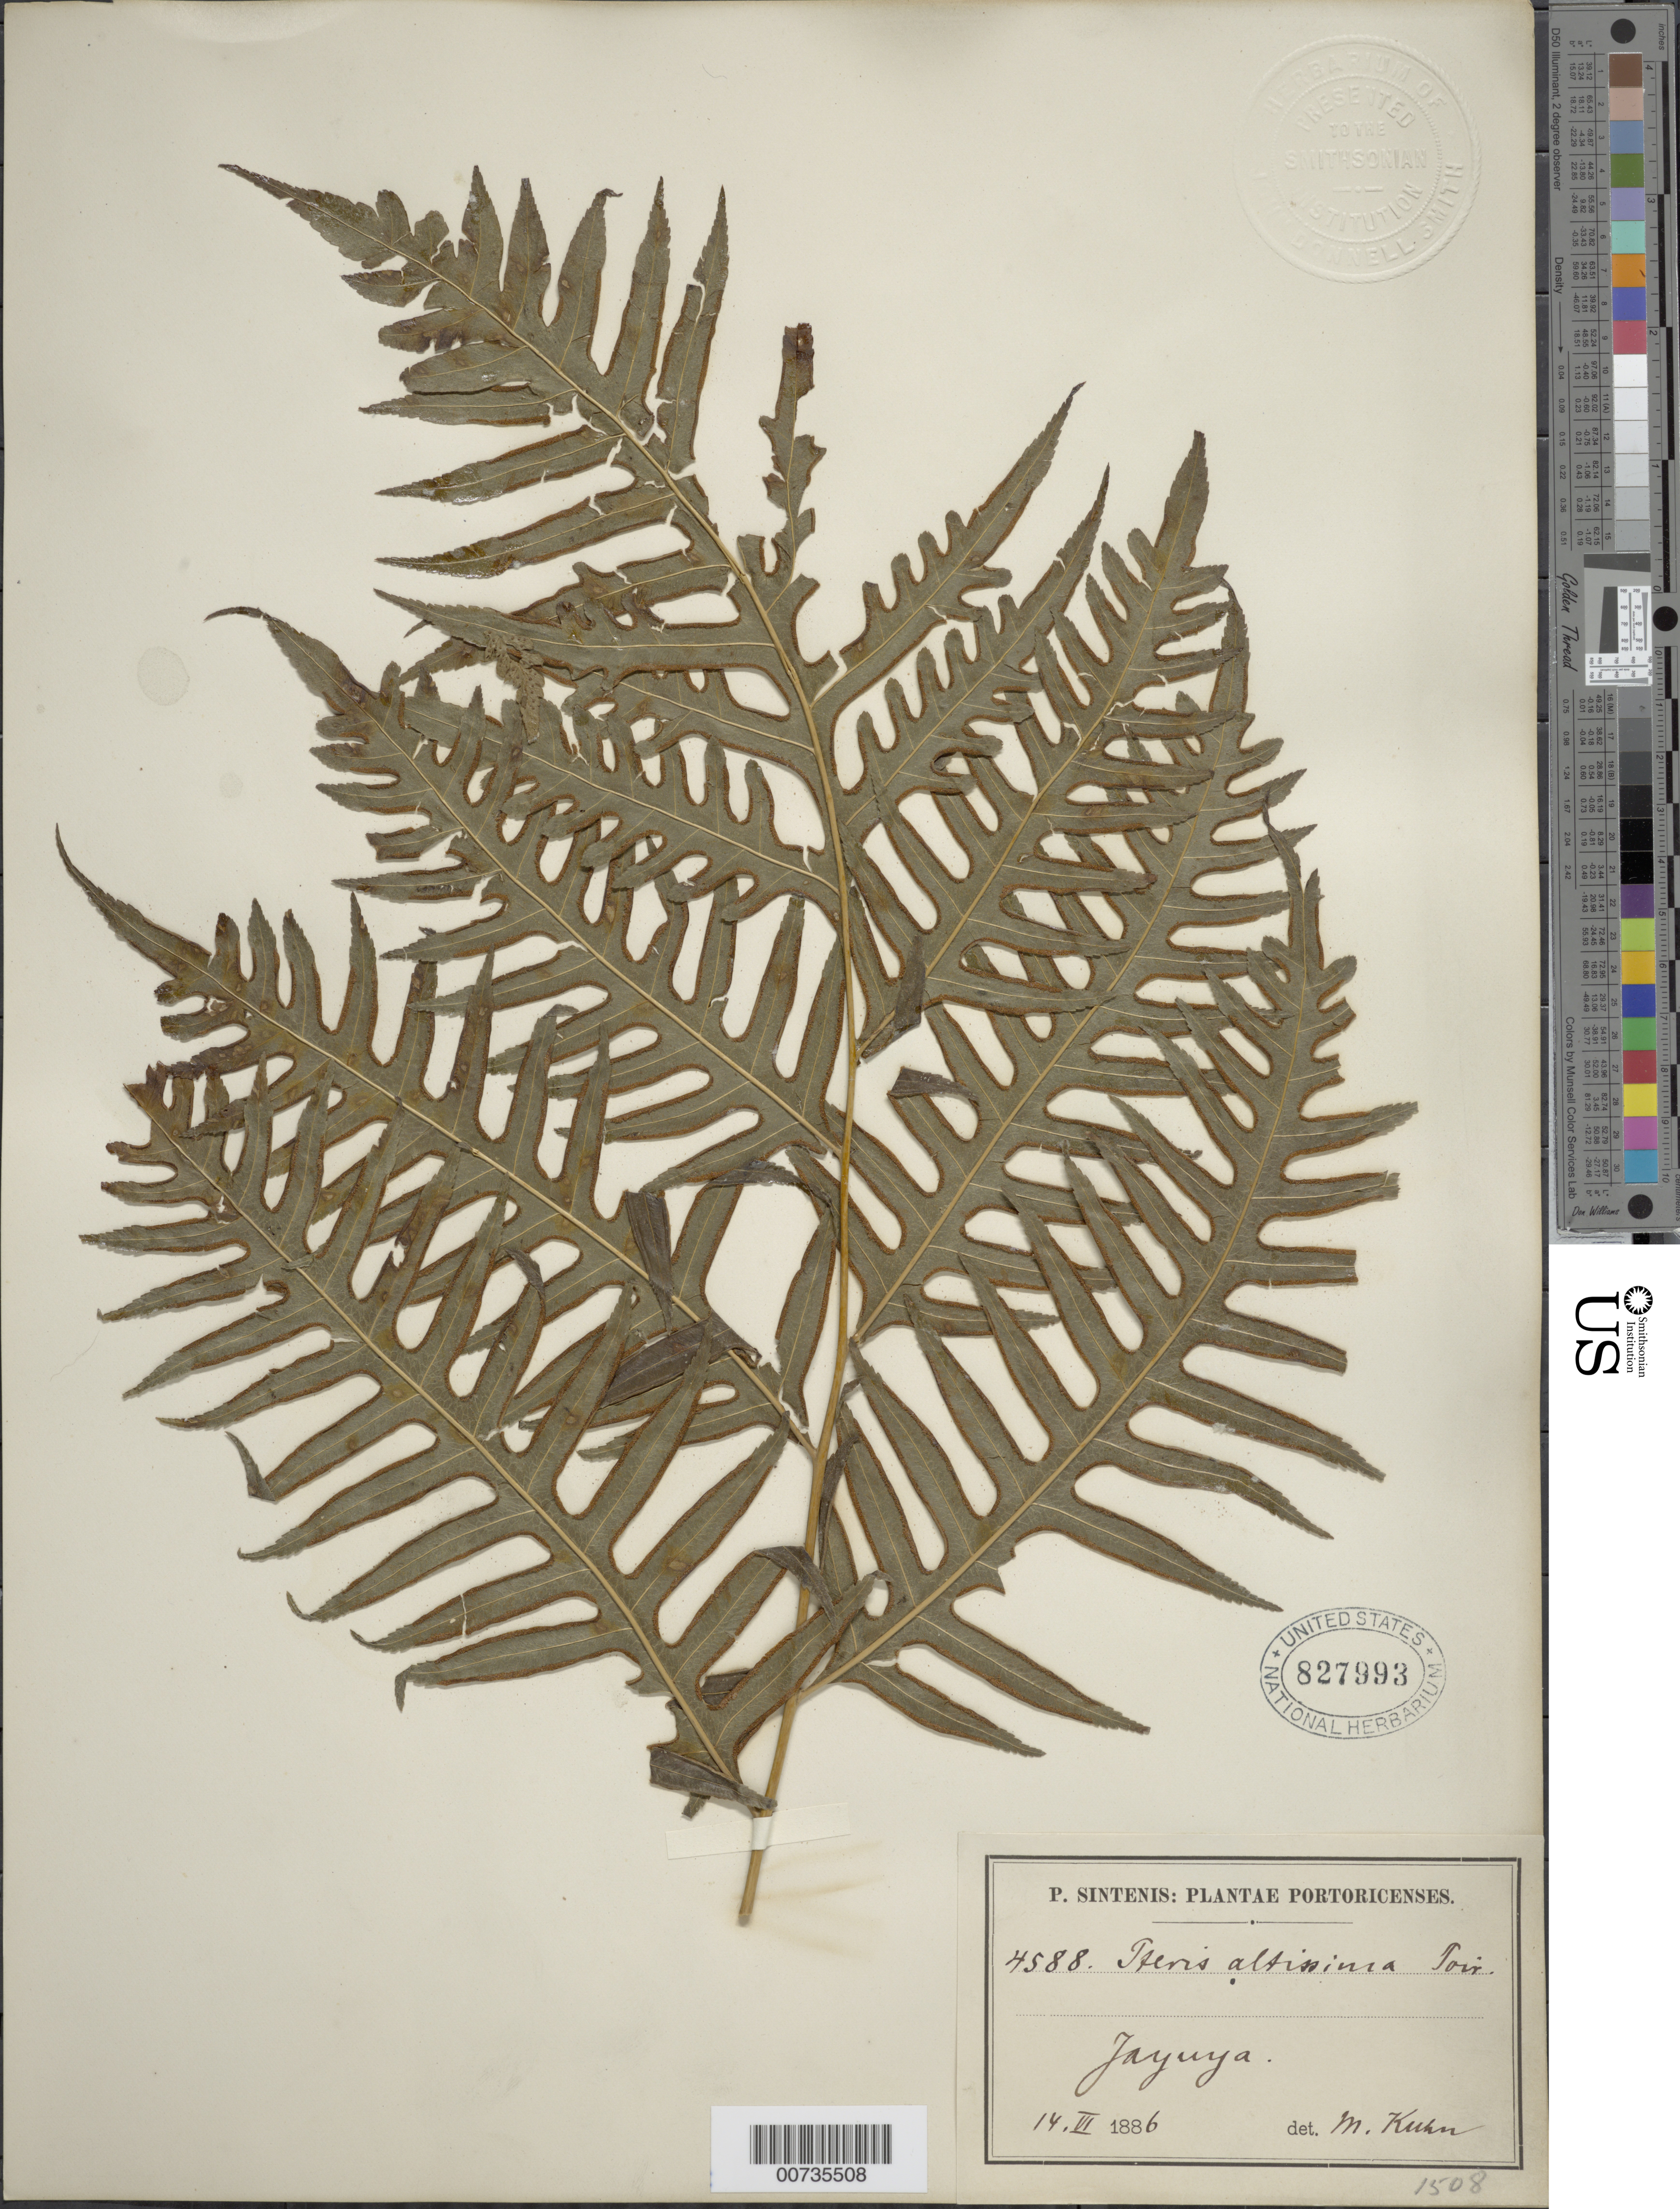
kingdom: Plantae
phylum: Tracheophyta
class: Polypodiopsida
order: Polypodiales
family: Pteridaceae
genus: Pteris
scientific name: Pteris altissima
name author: Poir.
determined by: Kuhn, D. M.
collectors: P. Sintenis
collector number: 4588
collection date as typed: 14 Jun 1886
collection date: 1886-06-14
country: Puerto Rico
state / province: Jayuya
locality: Jayuya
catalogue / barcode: US 827993